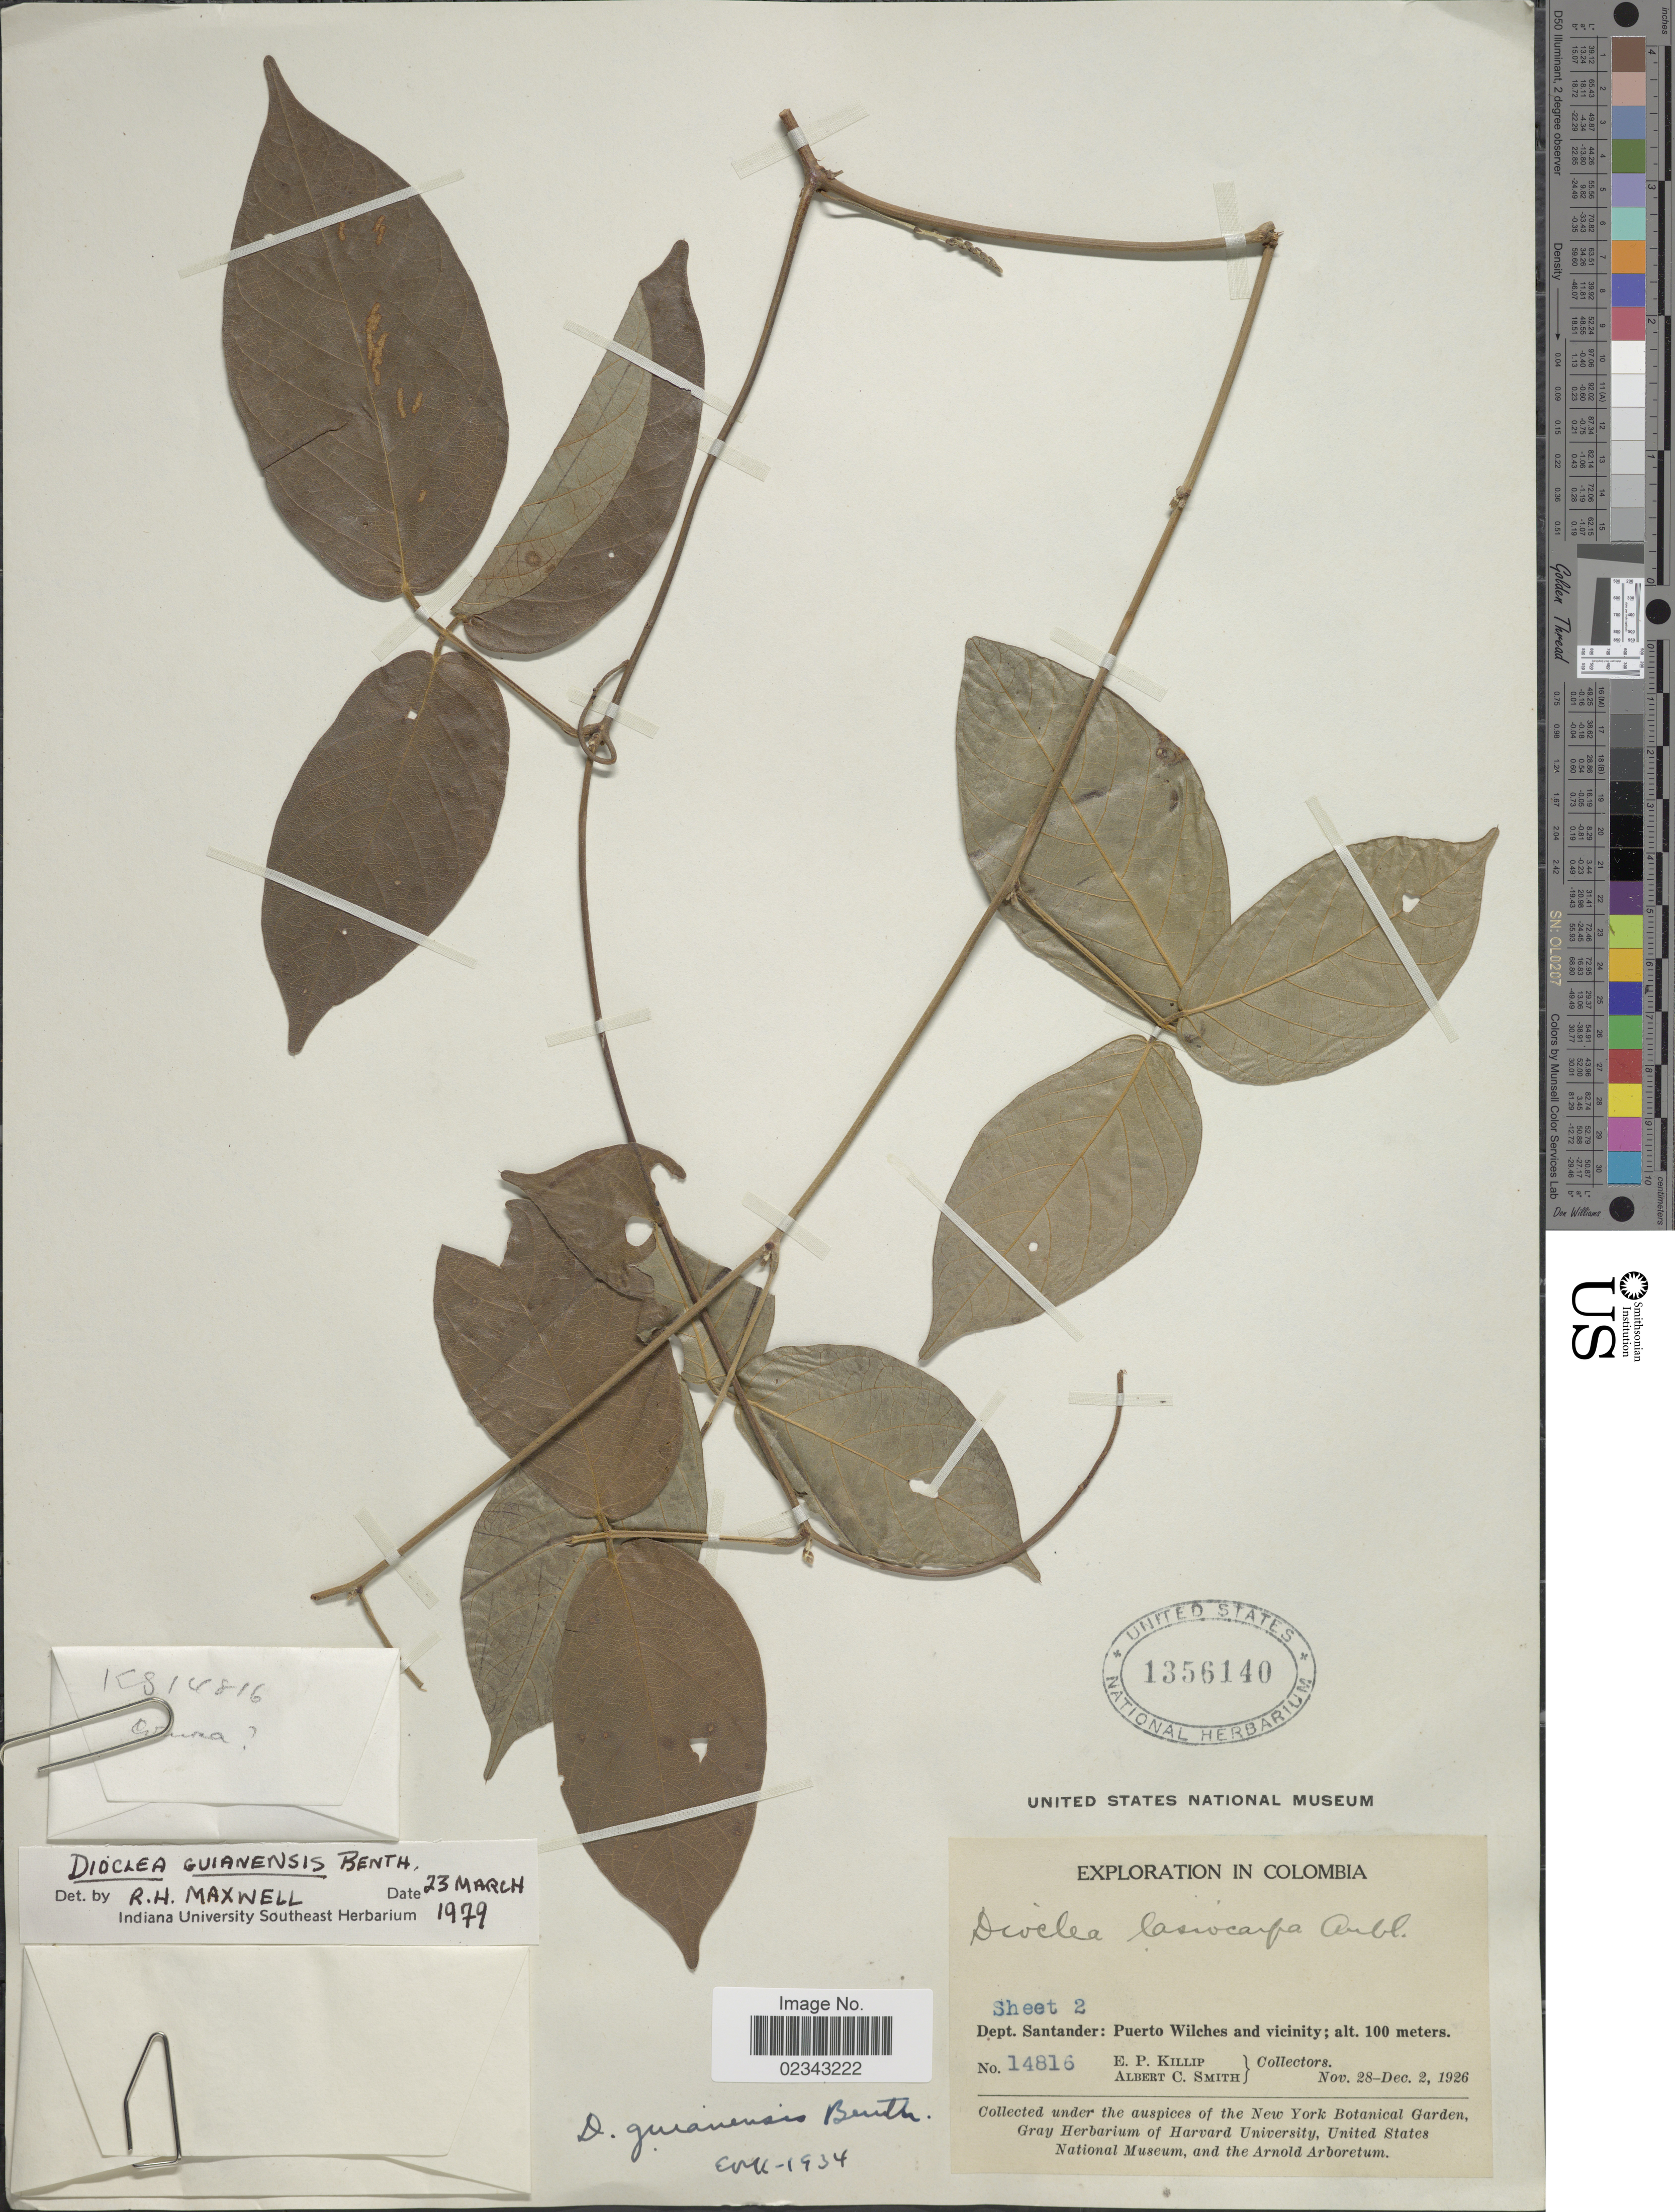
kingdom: Plantae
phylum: Tracheophyta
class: Magnoliopsida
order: Fabales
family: Fabaceae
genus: Dioclea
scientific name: Dioclea guianensis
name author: Benth.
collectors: E. P. Killip & A. C. Smith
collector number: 14816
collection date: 1926-11-28/1926-12-02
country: Colombia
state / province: Santander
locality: Dept. Santander: Puerto Wilches and vicinity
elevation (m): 100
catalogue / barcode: US 1356140